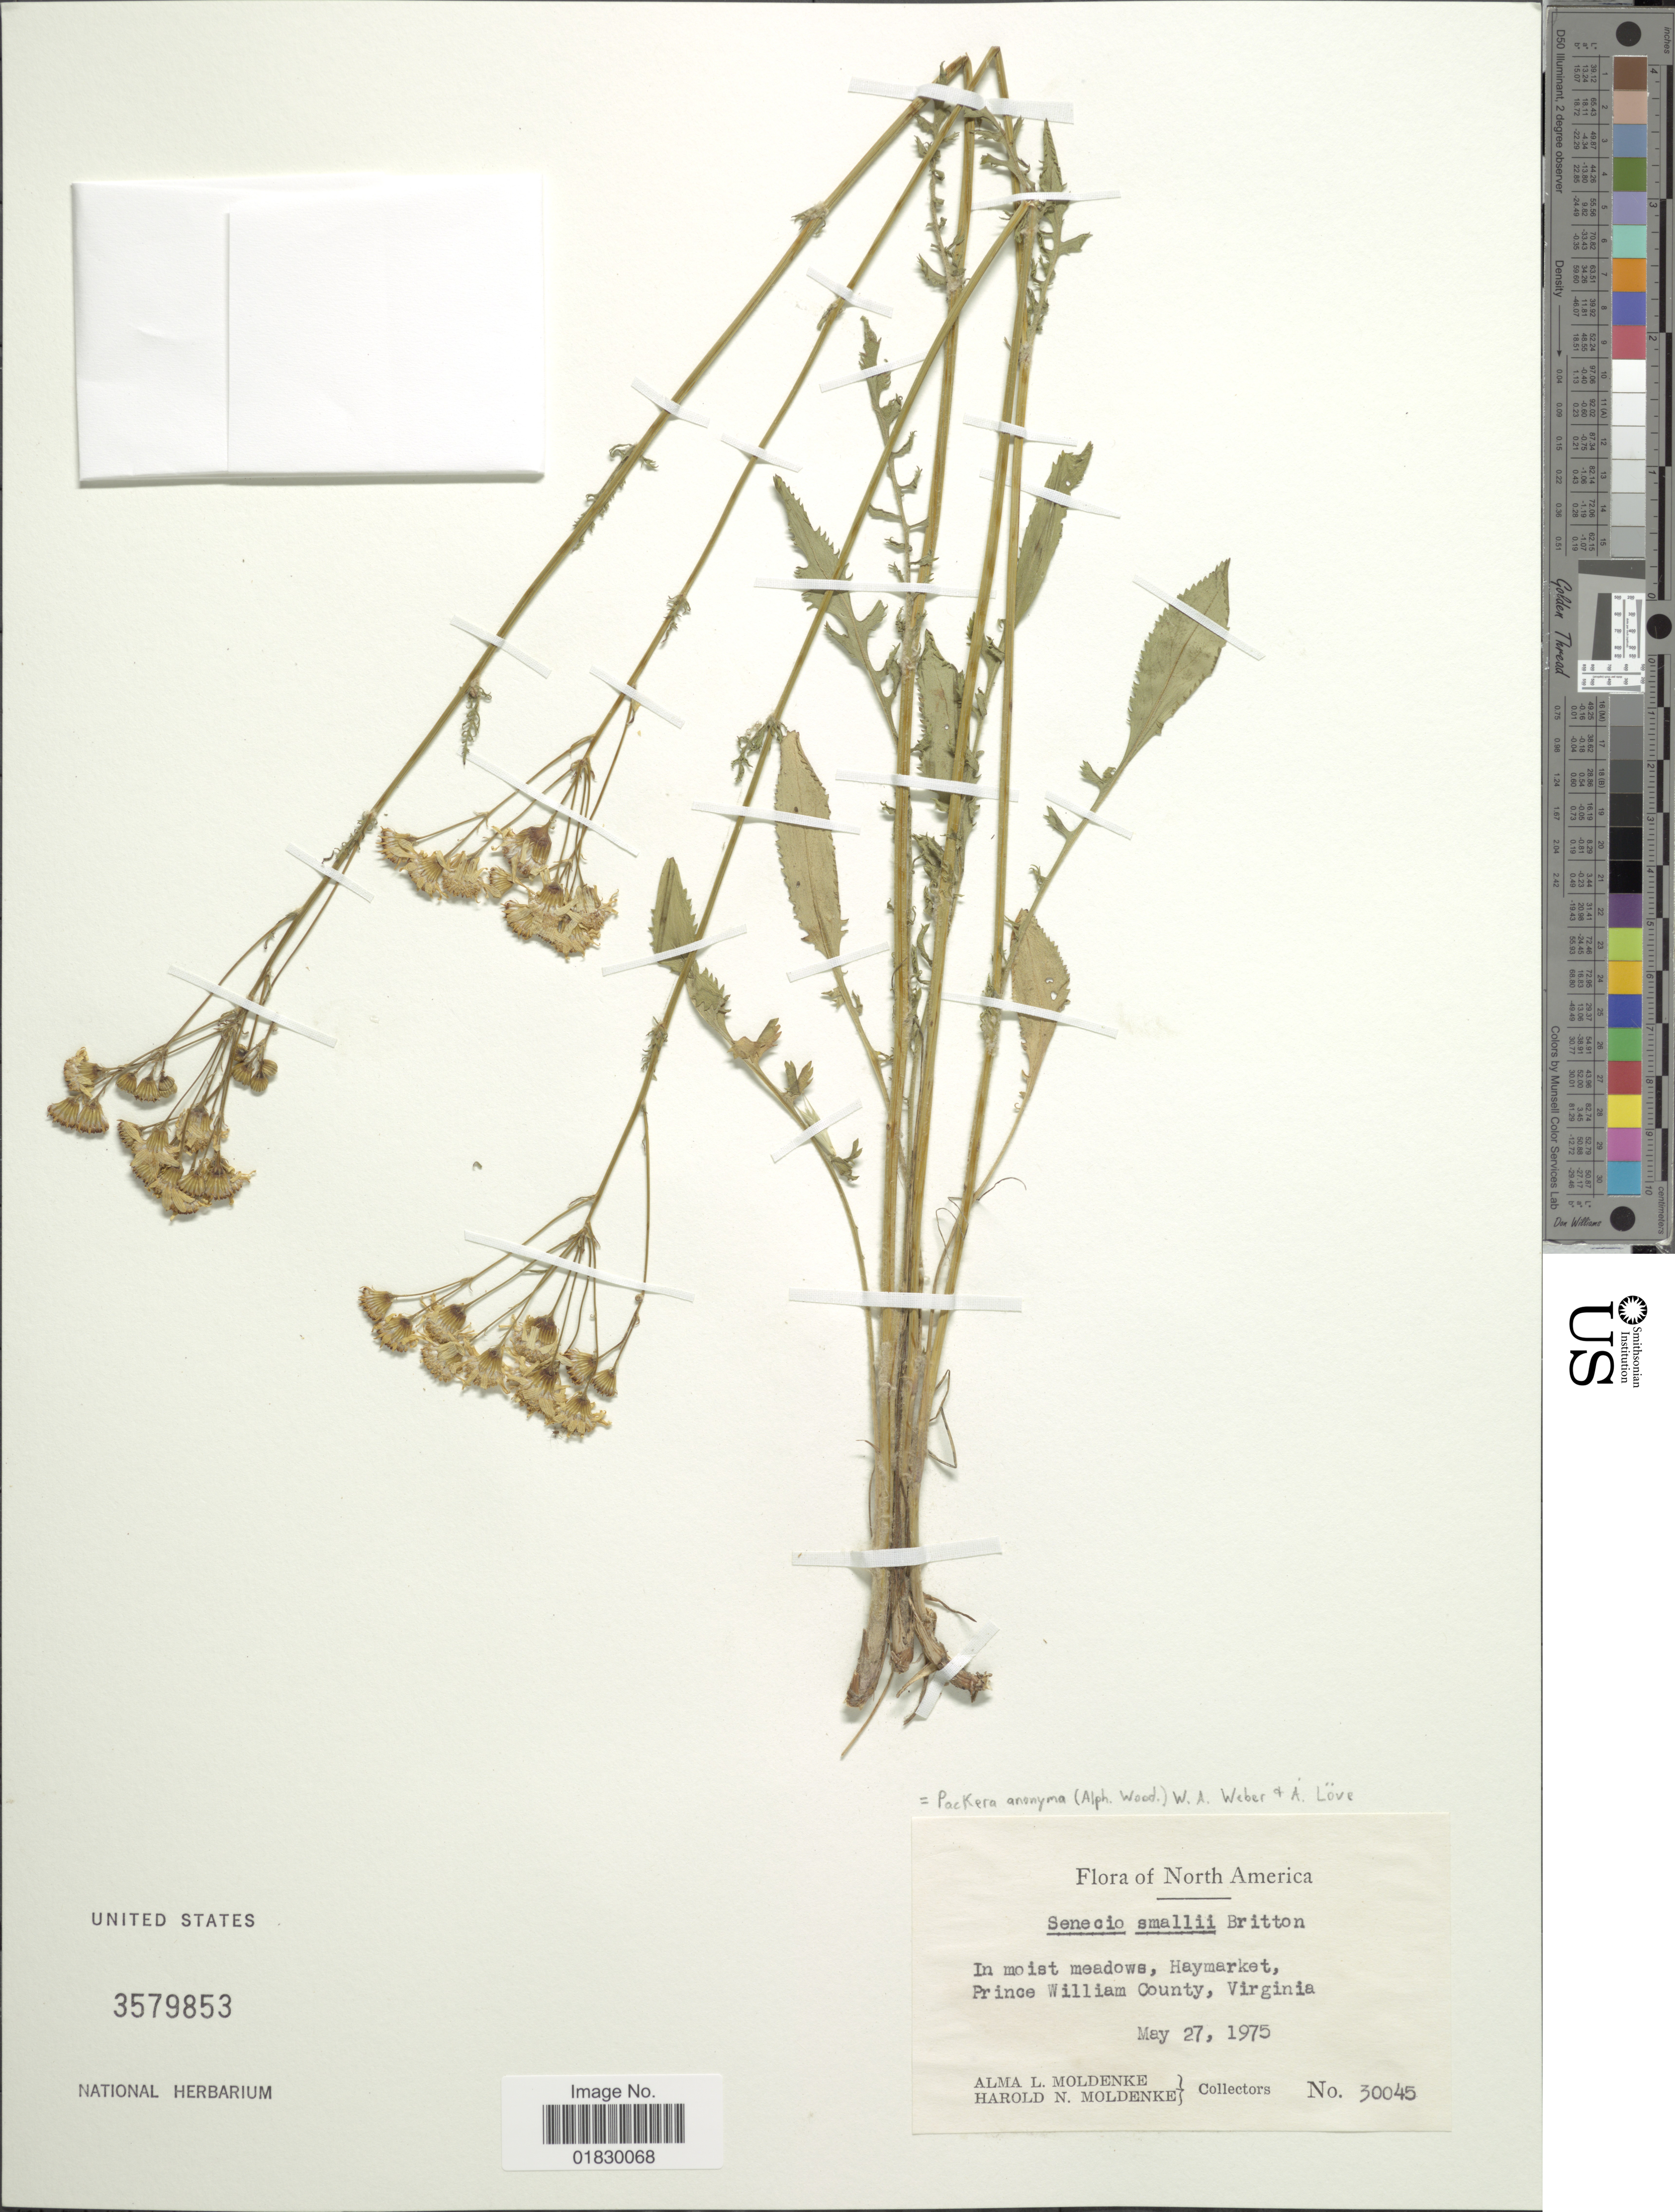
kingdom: Plantae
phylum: Tracheophyta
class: Magnoliopsida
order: Asterales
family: Asteraceae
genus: Packera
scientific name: Packera anonyma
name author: (Alph. Wood) W.A. Weber & Á. Löve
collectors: A. L. Moldenke & H. N. Moldenke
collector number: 30045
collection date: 1975-05-27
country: United States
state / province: Virginia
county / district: Prince William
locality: Haymarket.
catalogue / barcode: US 3579853